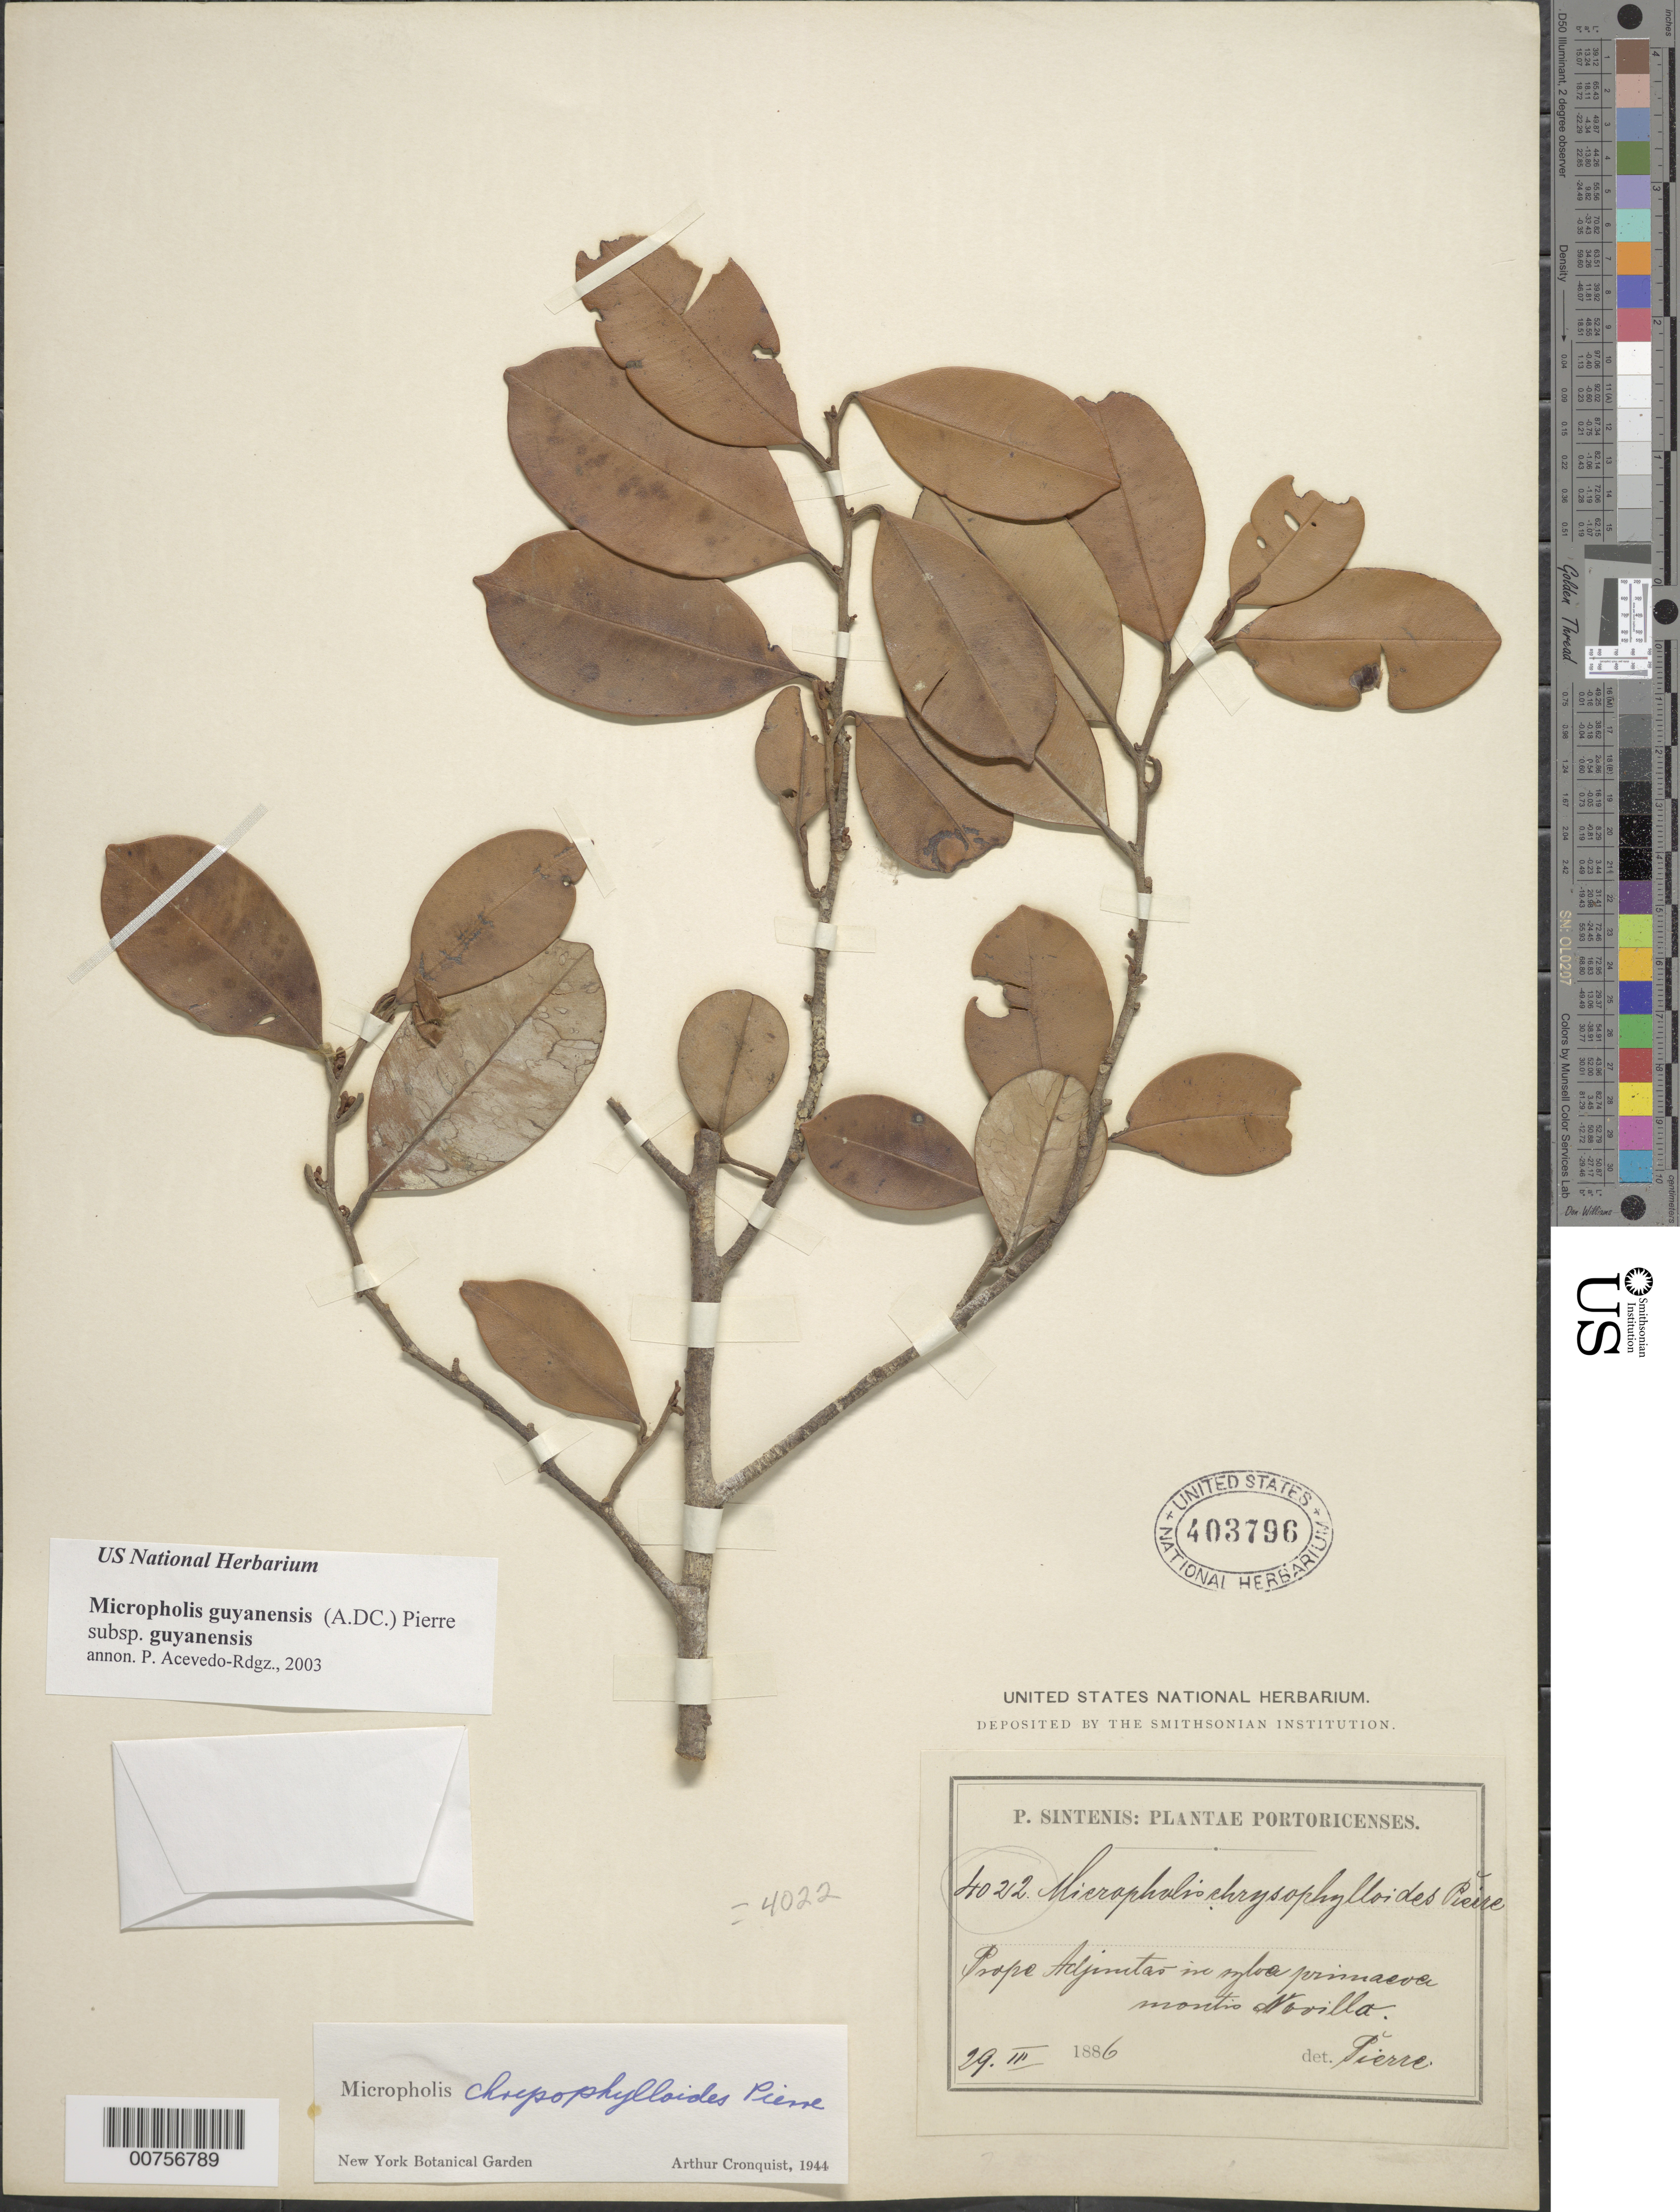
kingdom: Plantae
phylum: Tracheophyta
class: Magnoliopsida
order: Ericales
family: Sapotaceae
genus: Micropholis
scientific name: Micropholis guyanensis subsp. guyanensis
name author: (A. DC.) Pierre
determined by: Acevedo-Rodríguez, P., (BOT), Smithsonian Institution - National Museum of Natural History (UNITED STATES)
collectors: P. Sintenis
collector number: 4022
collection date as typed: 29 Mar 1886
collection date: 1886-03-29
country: Puerto Rico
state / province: Adjuntas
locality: Prope Adjuntas in sylva primaeva montro Novilla.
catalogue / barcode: US 403796